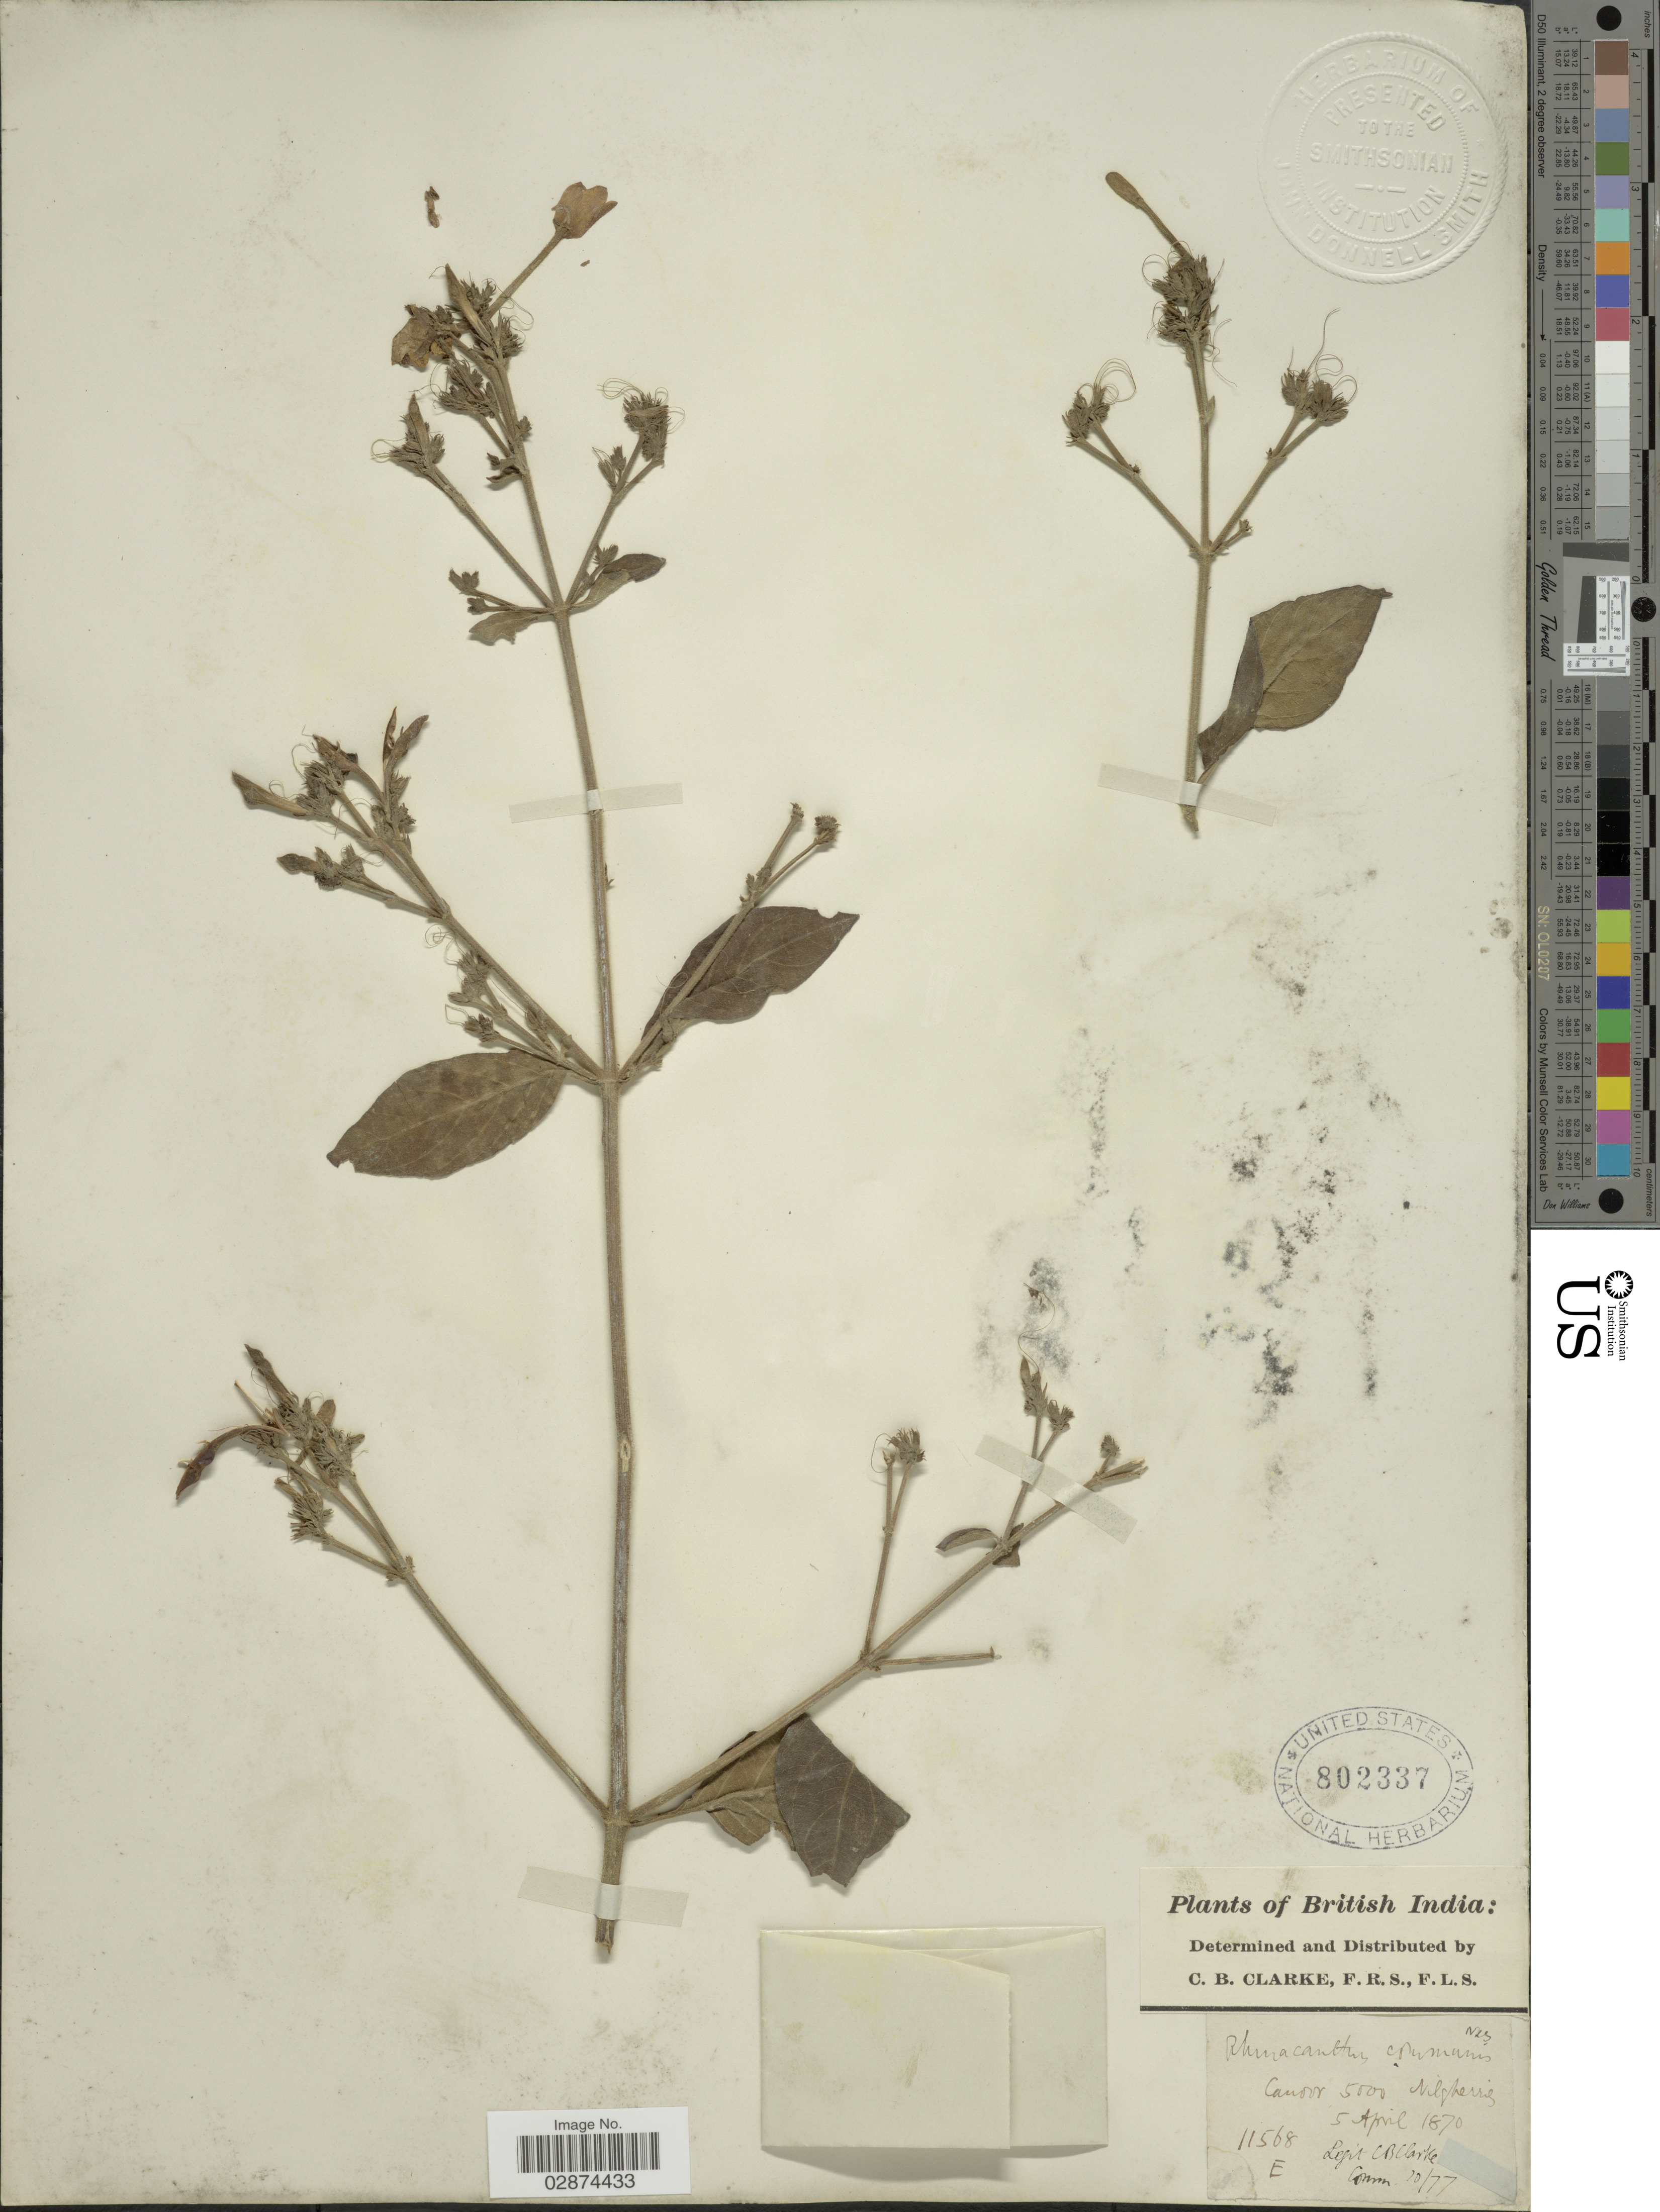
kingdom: Plantae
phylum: Tracheophyta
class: Magnoliopsida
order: Lamiales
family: Acanthaceae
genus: Rhinacanthus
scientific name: Rhinacanthus communis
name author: Nees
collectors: C. B. Clarke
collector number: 11568E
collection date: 1870-04-05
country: India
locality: British India: Canoo, Nilgherrie.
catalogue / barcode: US 802337